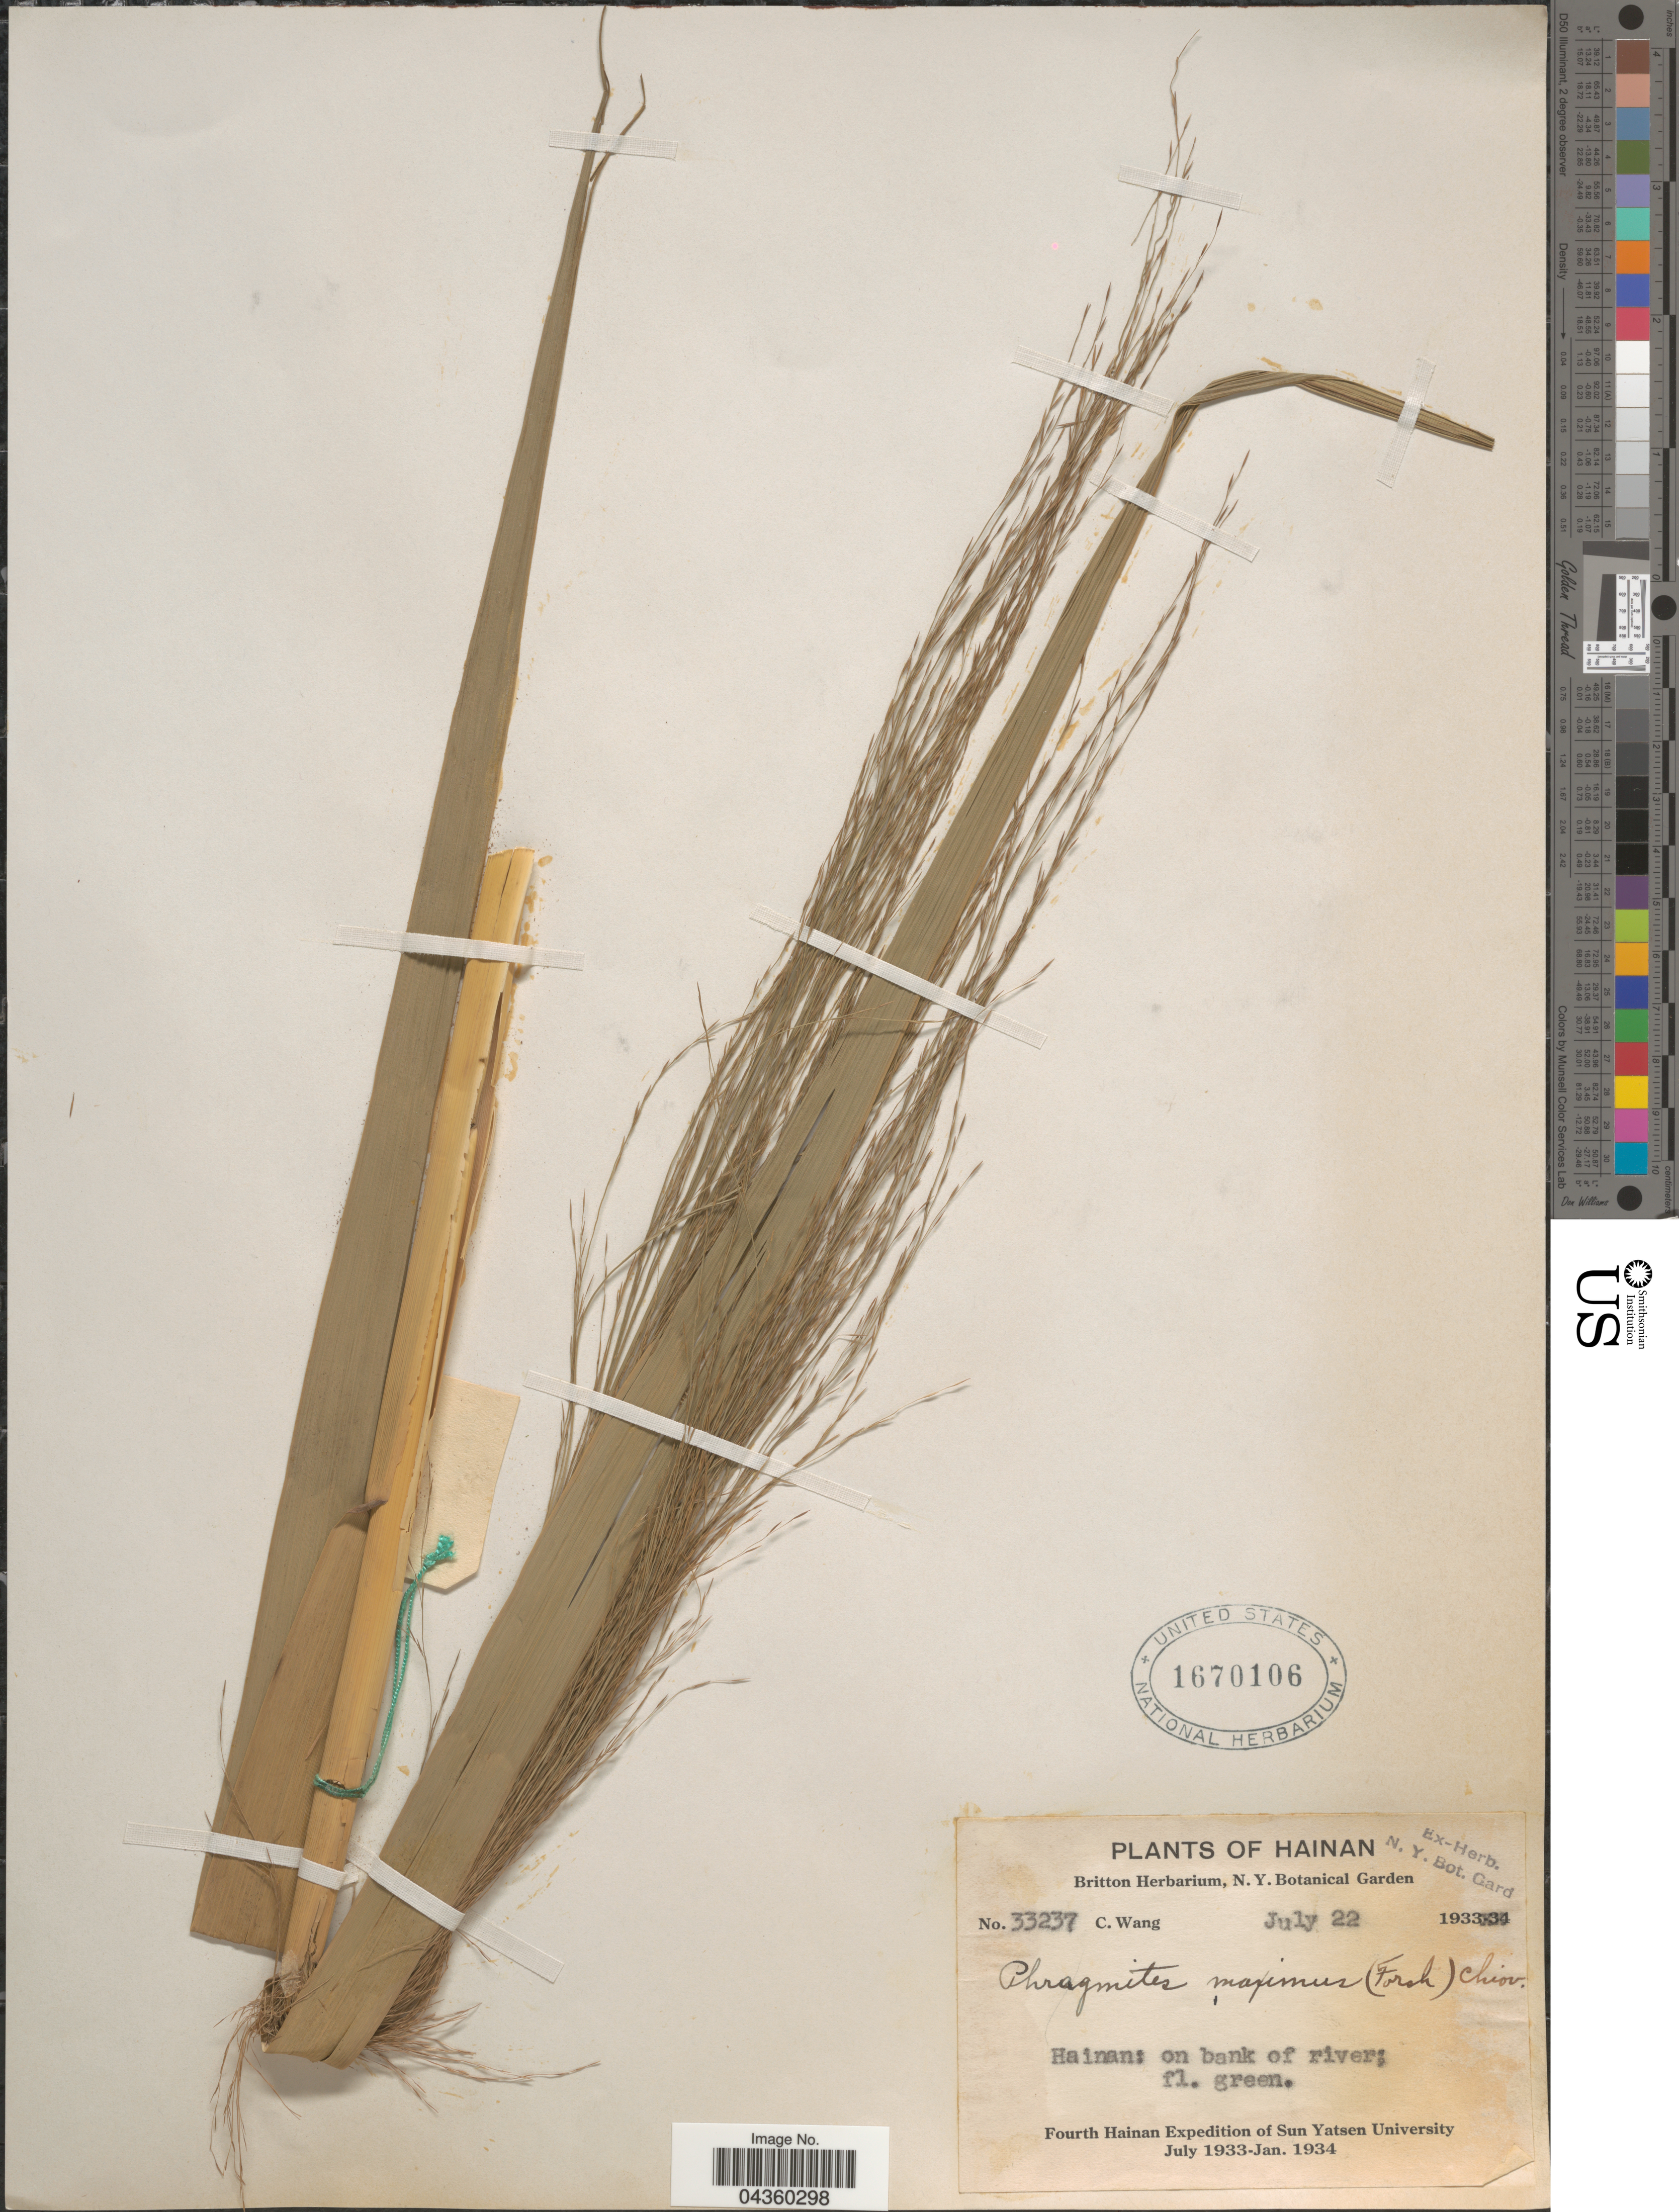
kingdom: Plantae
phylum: Tracheophyta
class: Liliopsida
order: Poales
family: Poaceae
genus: Phragmites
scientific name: Phragmites karka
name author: (Retz.) Trin. ex Steud.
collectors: C. Wang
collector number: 33237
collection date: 1933-07-22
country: China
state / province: Hainan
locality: Fourth Hainan Expedition of Sun Yatsen University July 1933-Jan. 1934.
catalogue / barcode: US 1670106